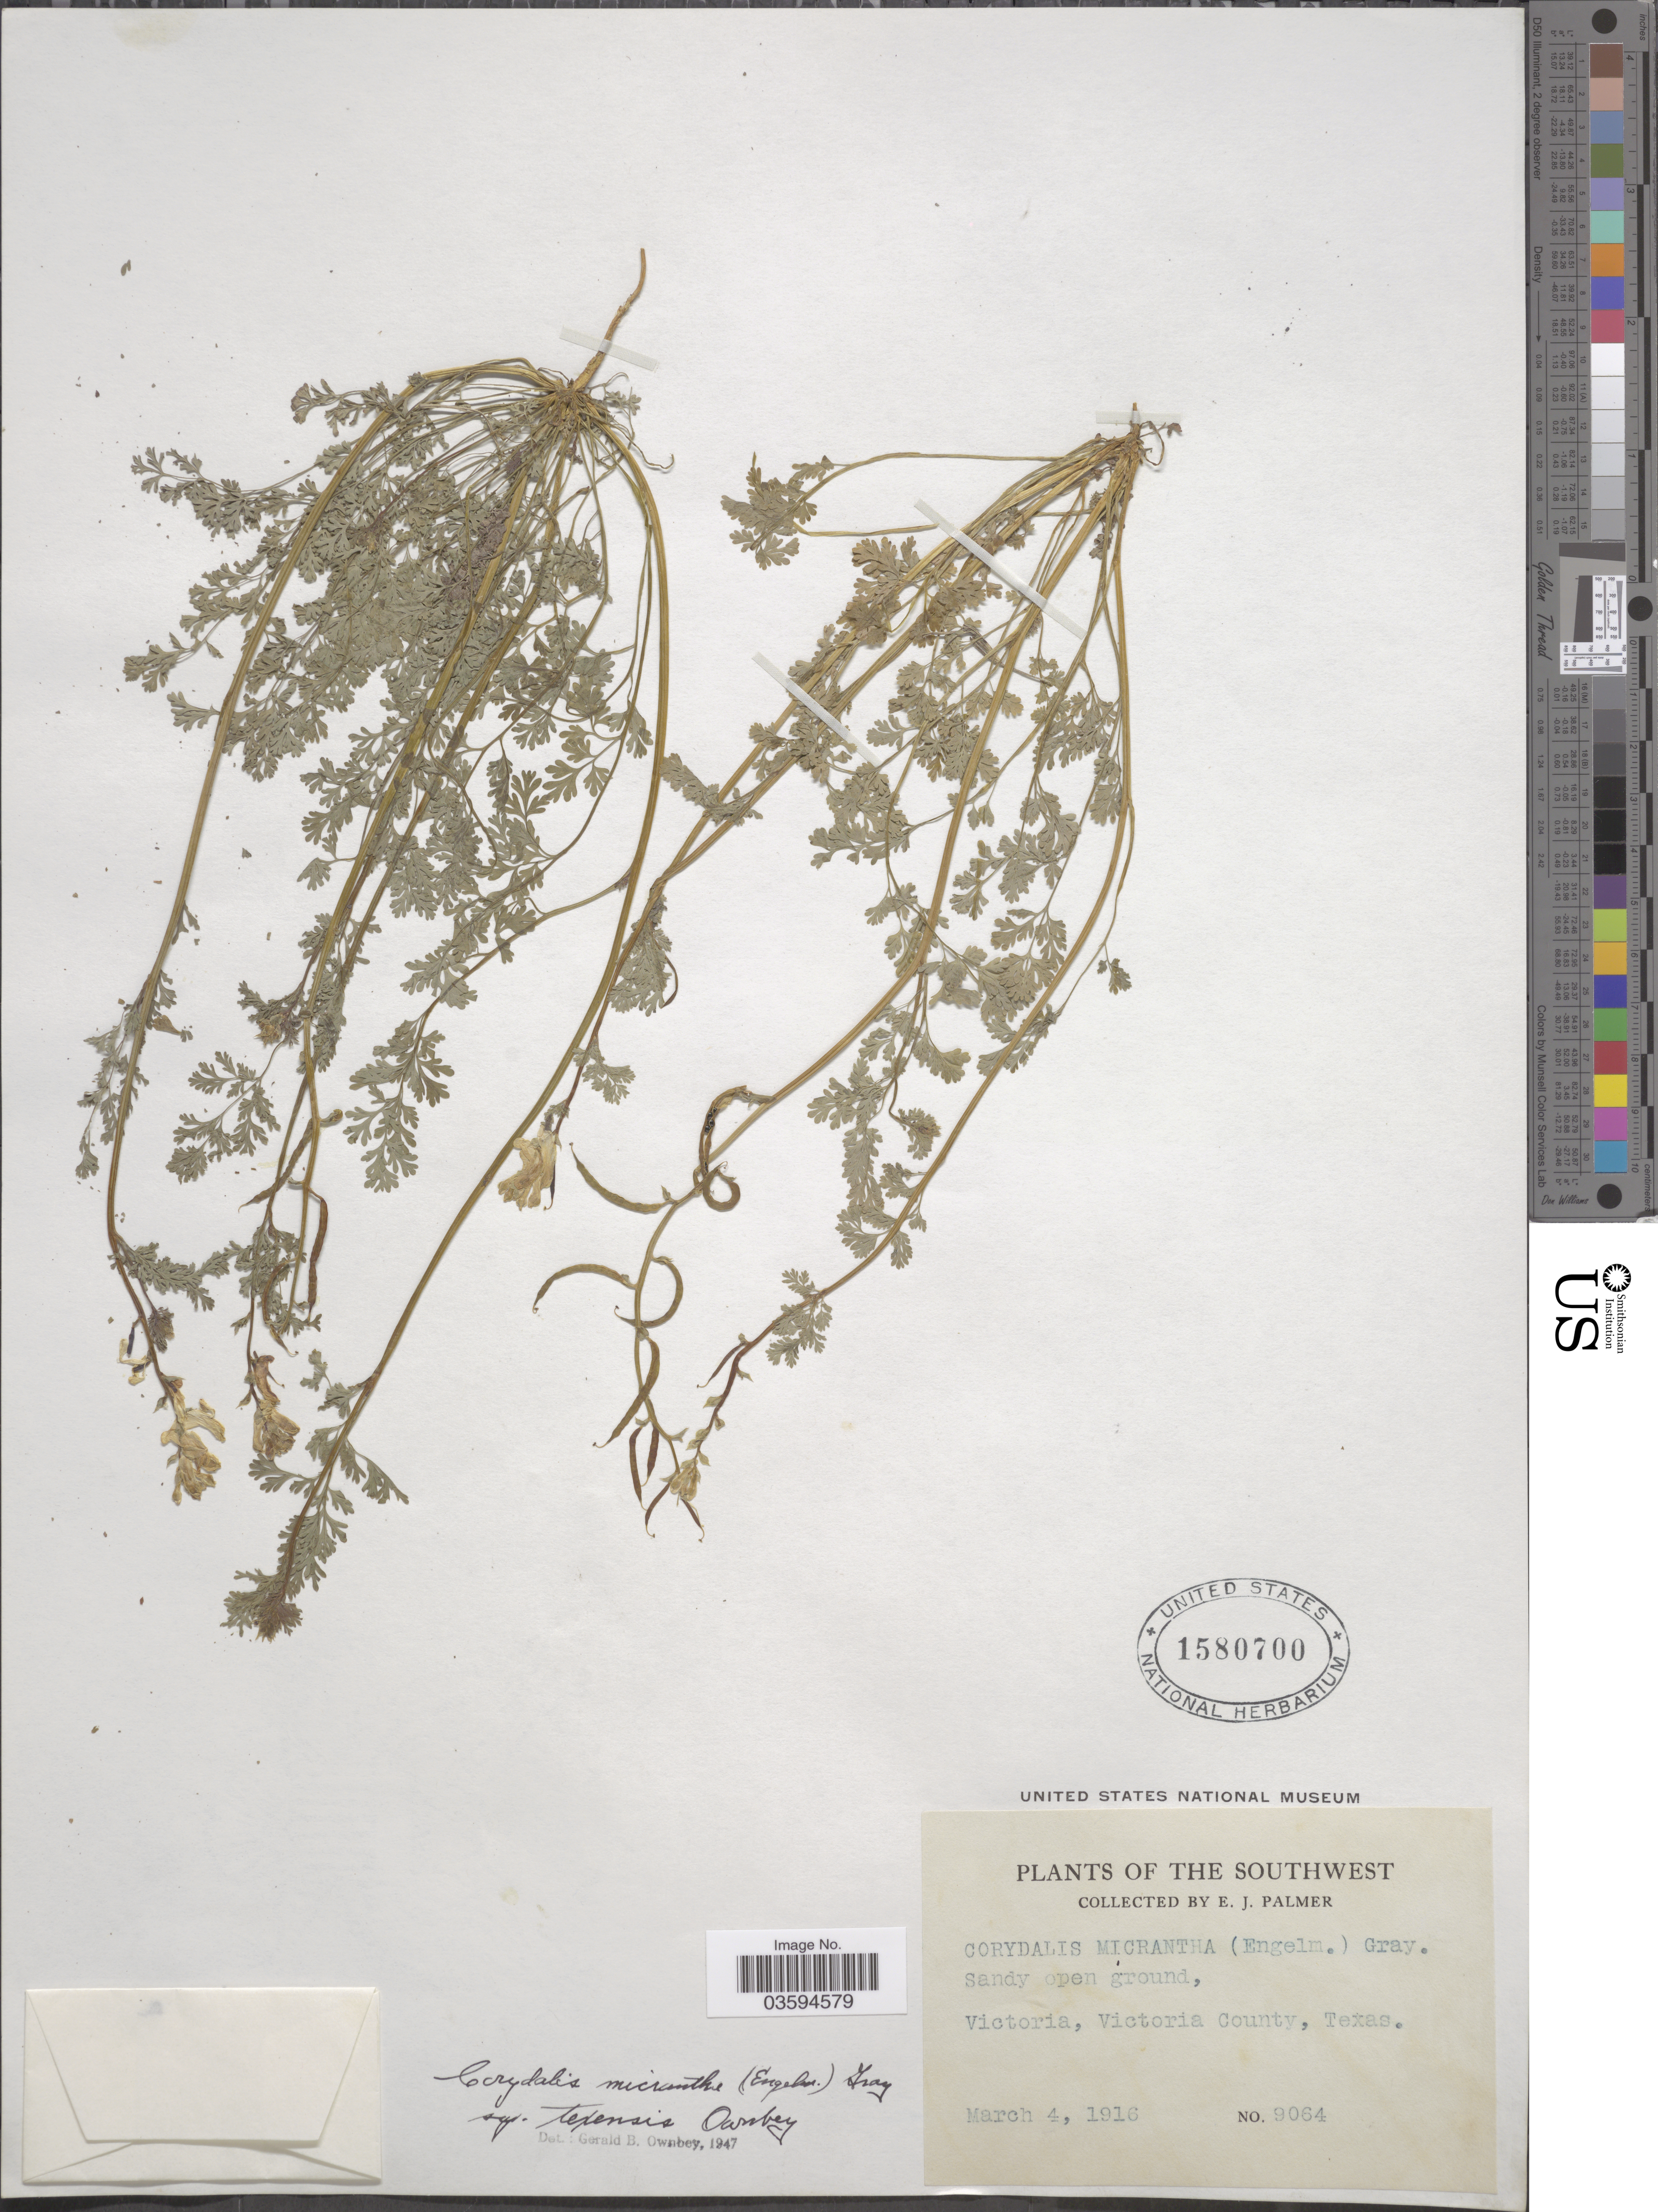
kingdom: Plantae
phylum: Tracheophyta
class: Magnoliopsida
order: Ranunculales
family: Papaveraceae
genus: Corydalis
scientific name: Corydalis micrantha subsp. texensis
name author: G.B. Ownbey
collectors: E. J. Palmer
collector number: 9064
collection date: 1916-03-04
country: United States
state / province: Texas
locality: The Southwest. Victoria, Victoria County.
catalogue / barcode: US 1580700